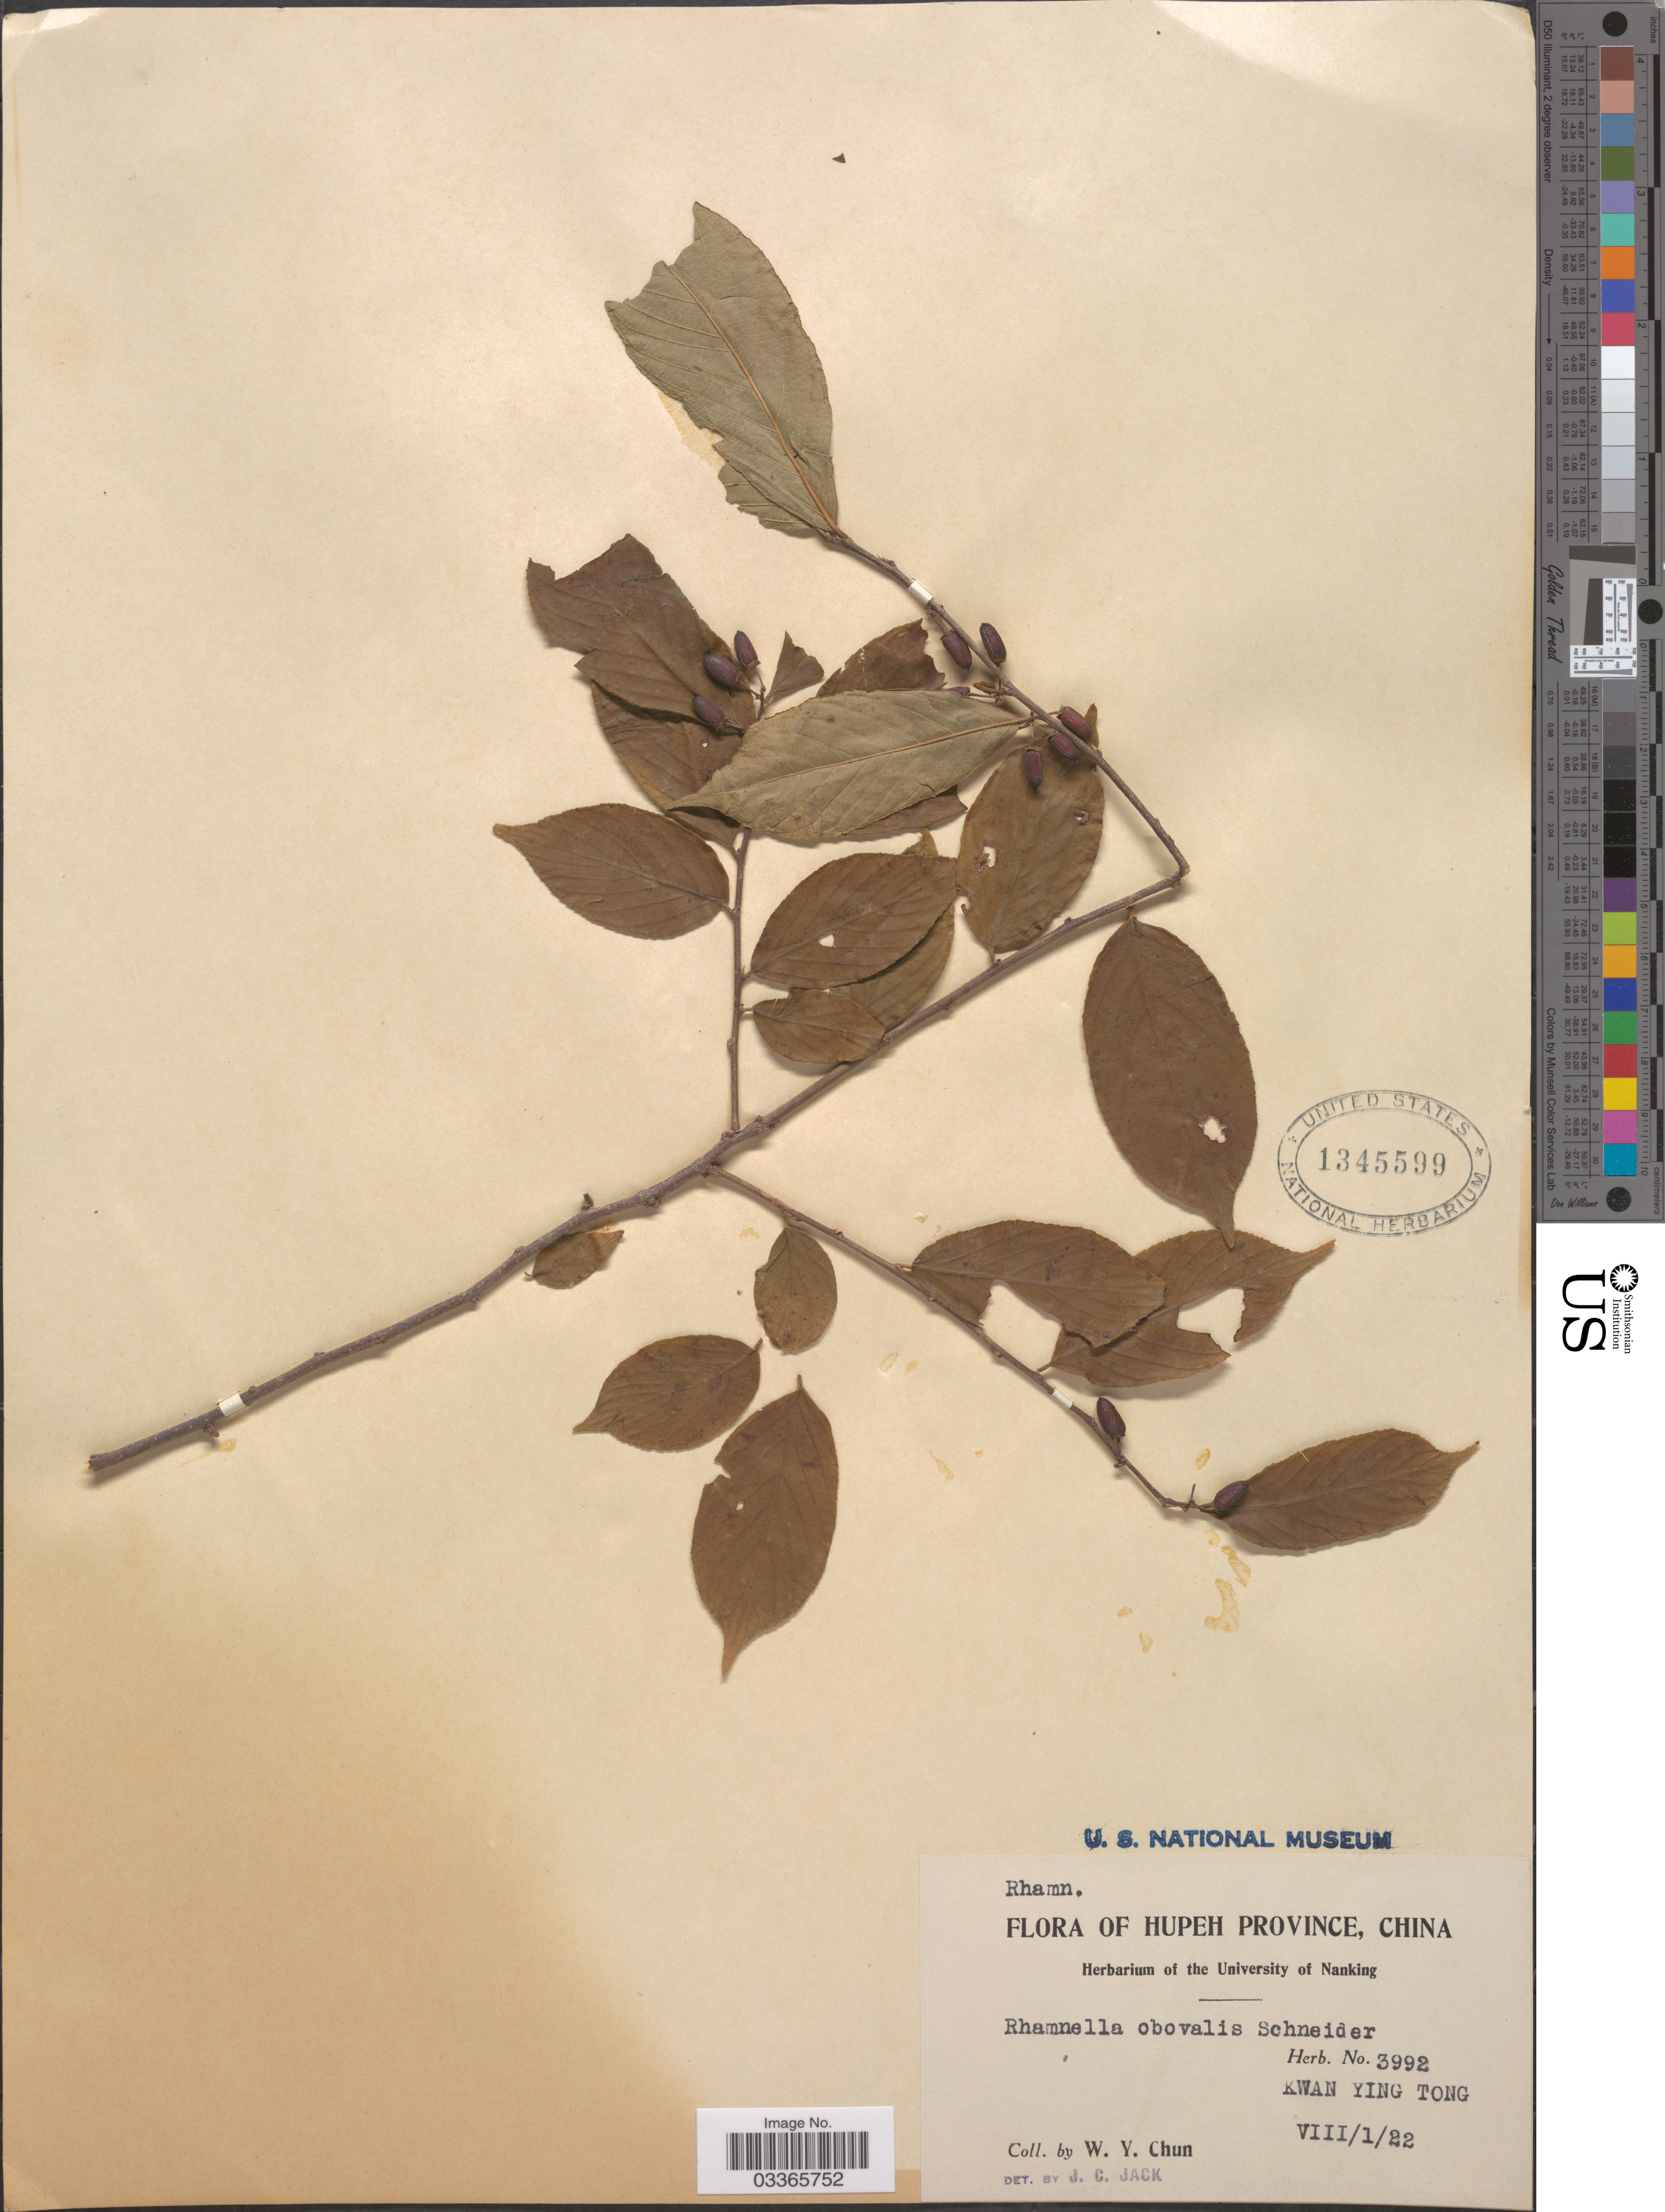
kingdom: Plantae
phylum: Tracheophyta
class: Magnoliopsida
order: Rosales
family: Rhamnaceae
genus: Rhamnella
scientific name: Rhamnella obovalis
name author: C.K. Schneid. in Sarg.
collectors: W. Y. Chun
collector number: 3992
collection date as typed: Transcribed d/m/y: 1/8/22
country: China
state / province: Hubei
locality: Hupeh Province. Kwan Ying Tong.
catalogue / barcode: US 1345599